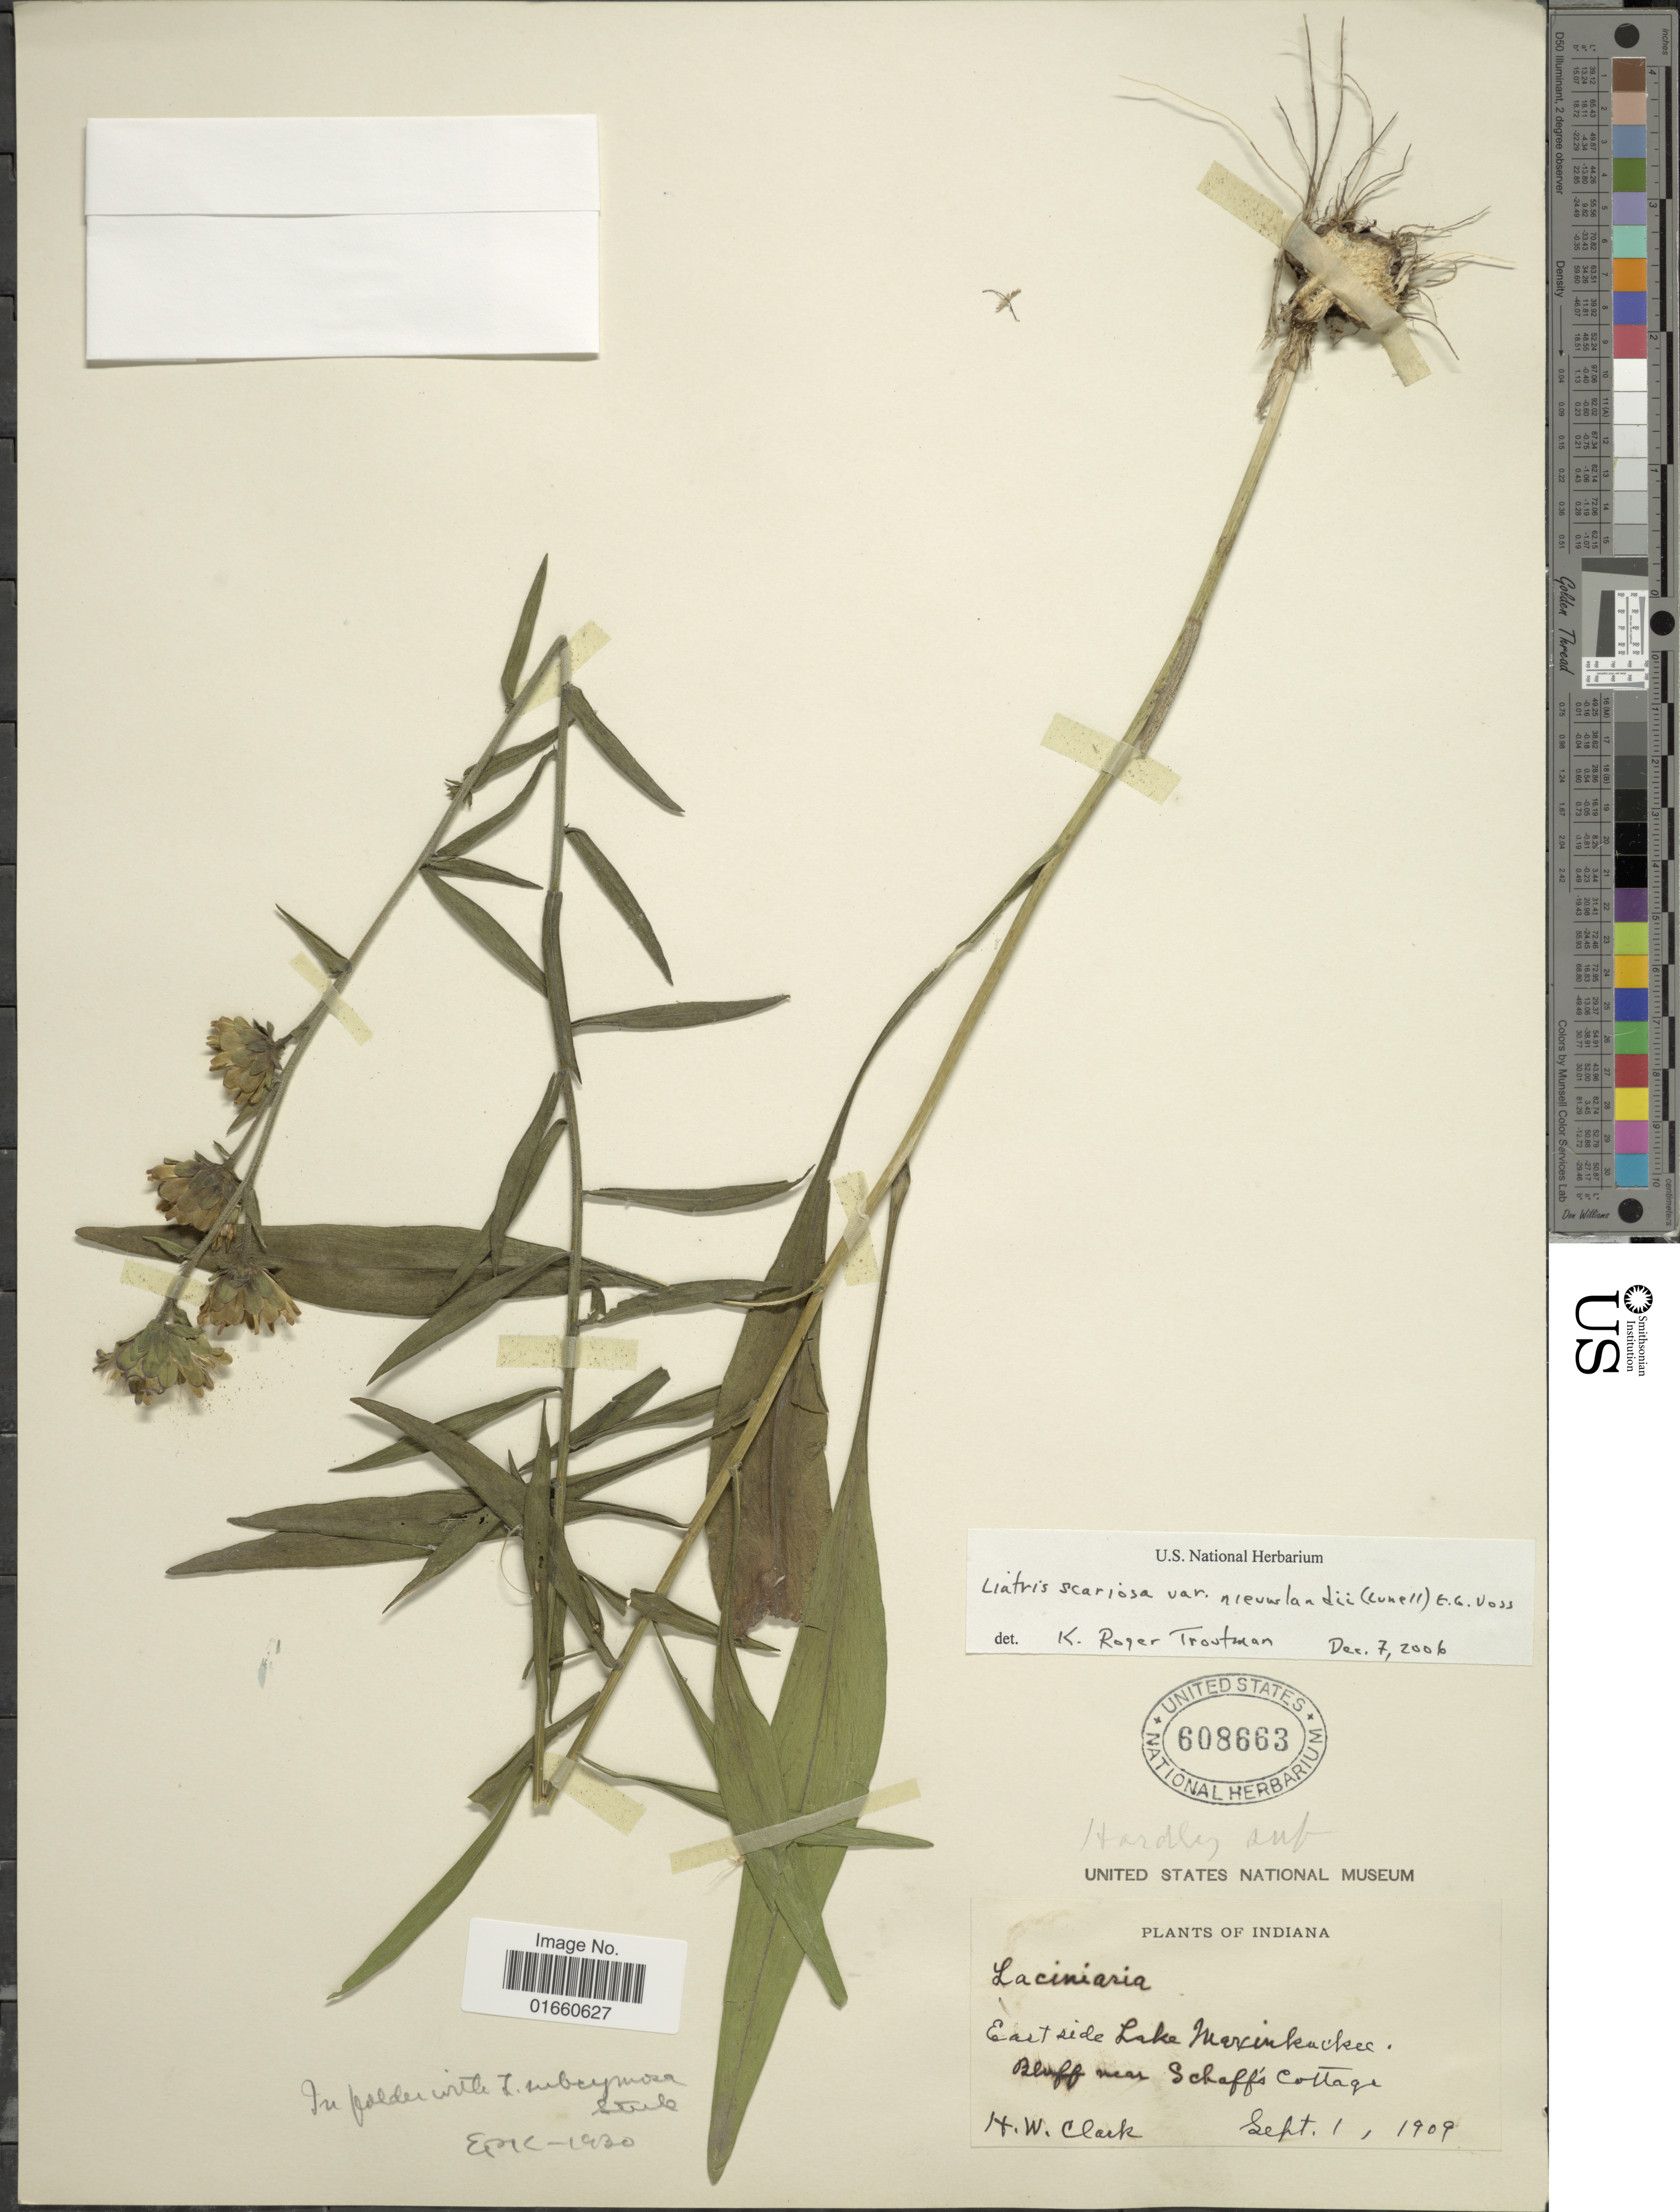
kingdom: Plantae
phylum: Tracheophyta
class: Magnoliopsida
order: Asterales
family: Asteraceae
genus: Liatris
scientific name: Liatris scariosa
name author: (L.) Willd.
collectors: H. W. Clark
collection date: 1909-09-01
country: United States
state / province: Indiana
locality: East side Lake Maxinkuckee, Bluff near Schaff's Cottage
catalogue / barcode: US 608663